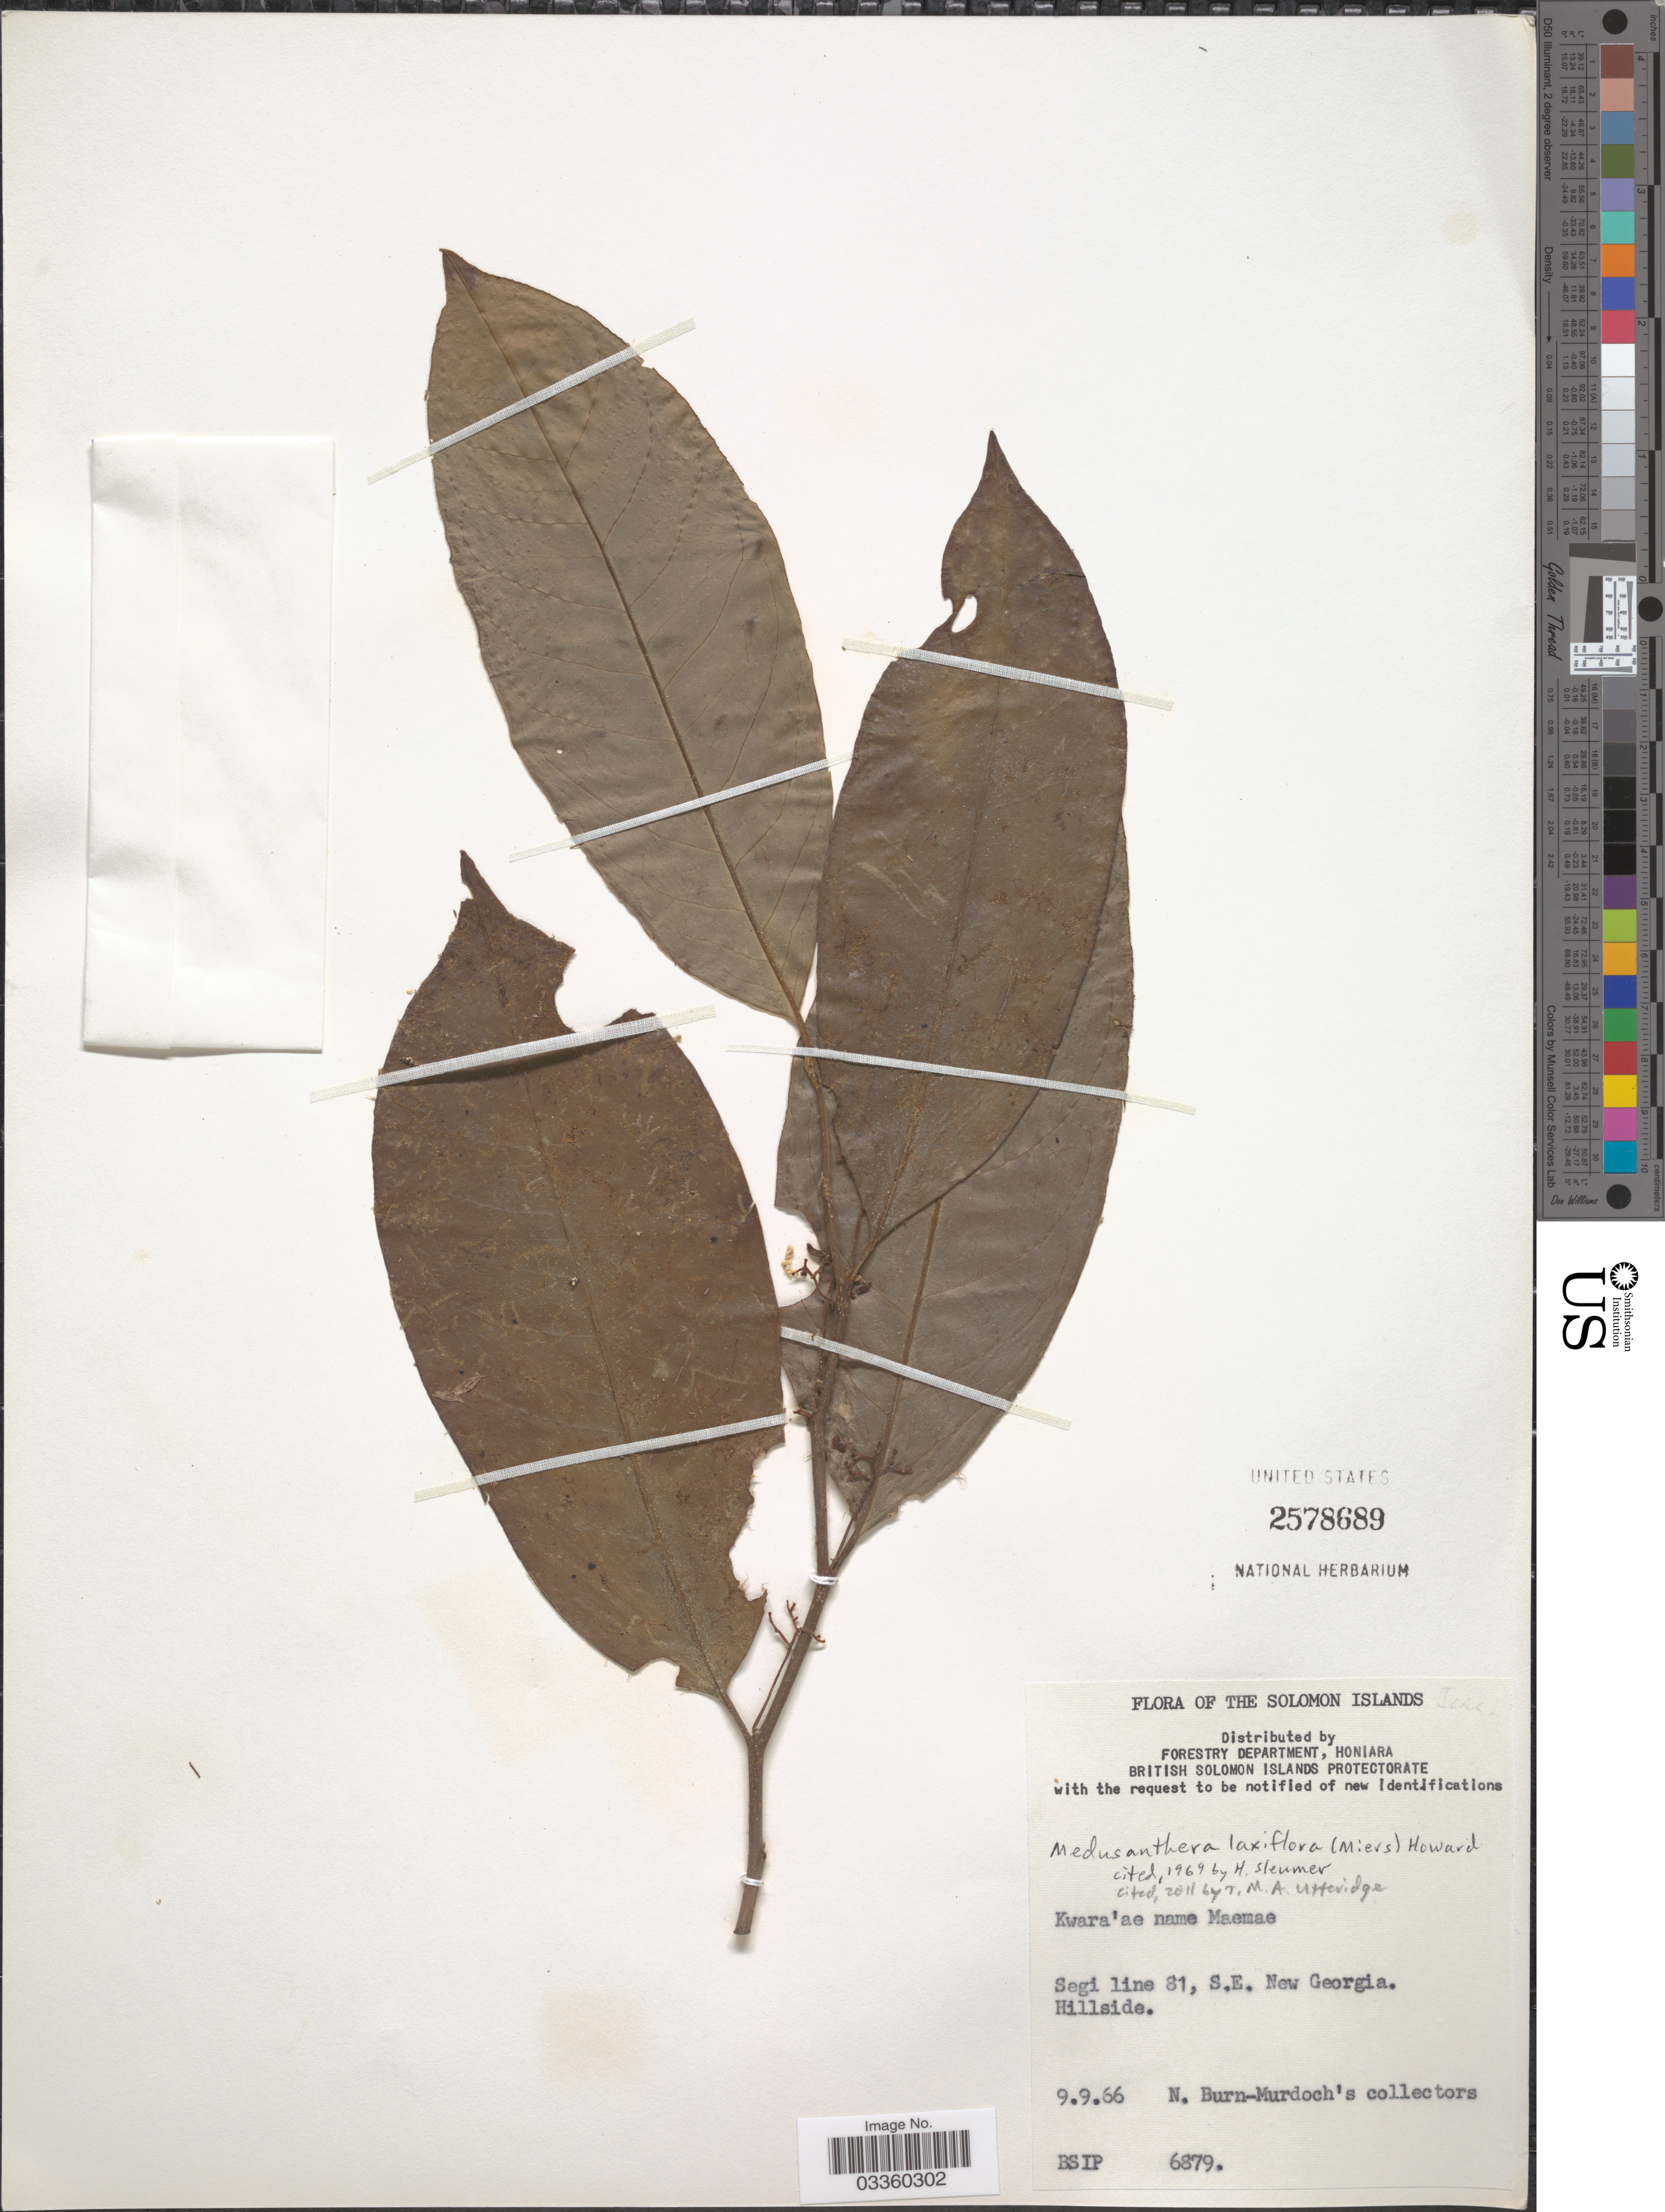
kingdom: Plantae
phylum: Tracheophyta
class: Magnoliopsida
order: Cardiopteridales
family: Stemonuraceae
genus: Medusanthera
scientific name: Medusanthera laxiflora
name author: (Miers) R.A. Howard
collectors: N. Burn-Murdoch's collectors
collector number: BSIP6879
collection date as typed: Transcribed d/m/y: 9/9/66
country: Solomon Islands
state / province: Solomon Islands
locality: Segi line 81, S.E. New Georgia. Hillside.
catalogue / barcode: US 2578689